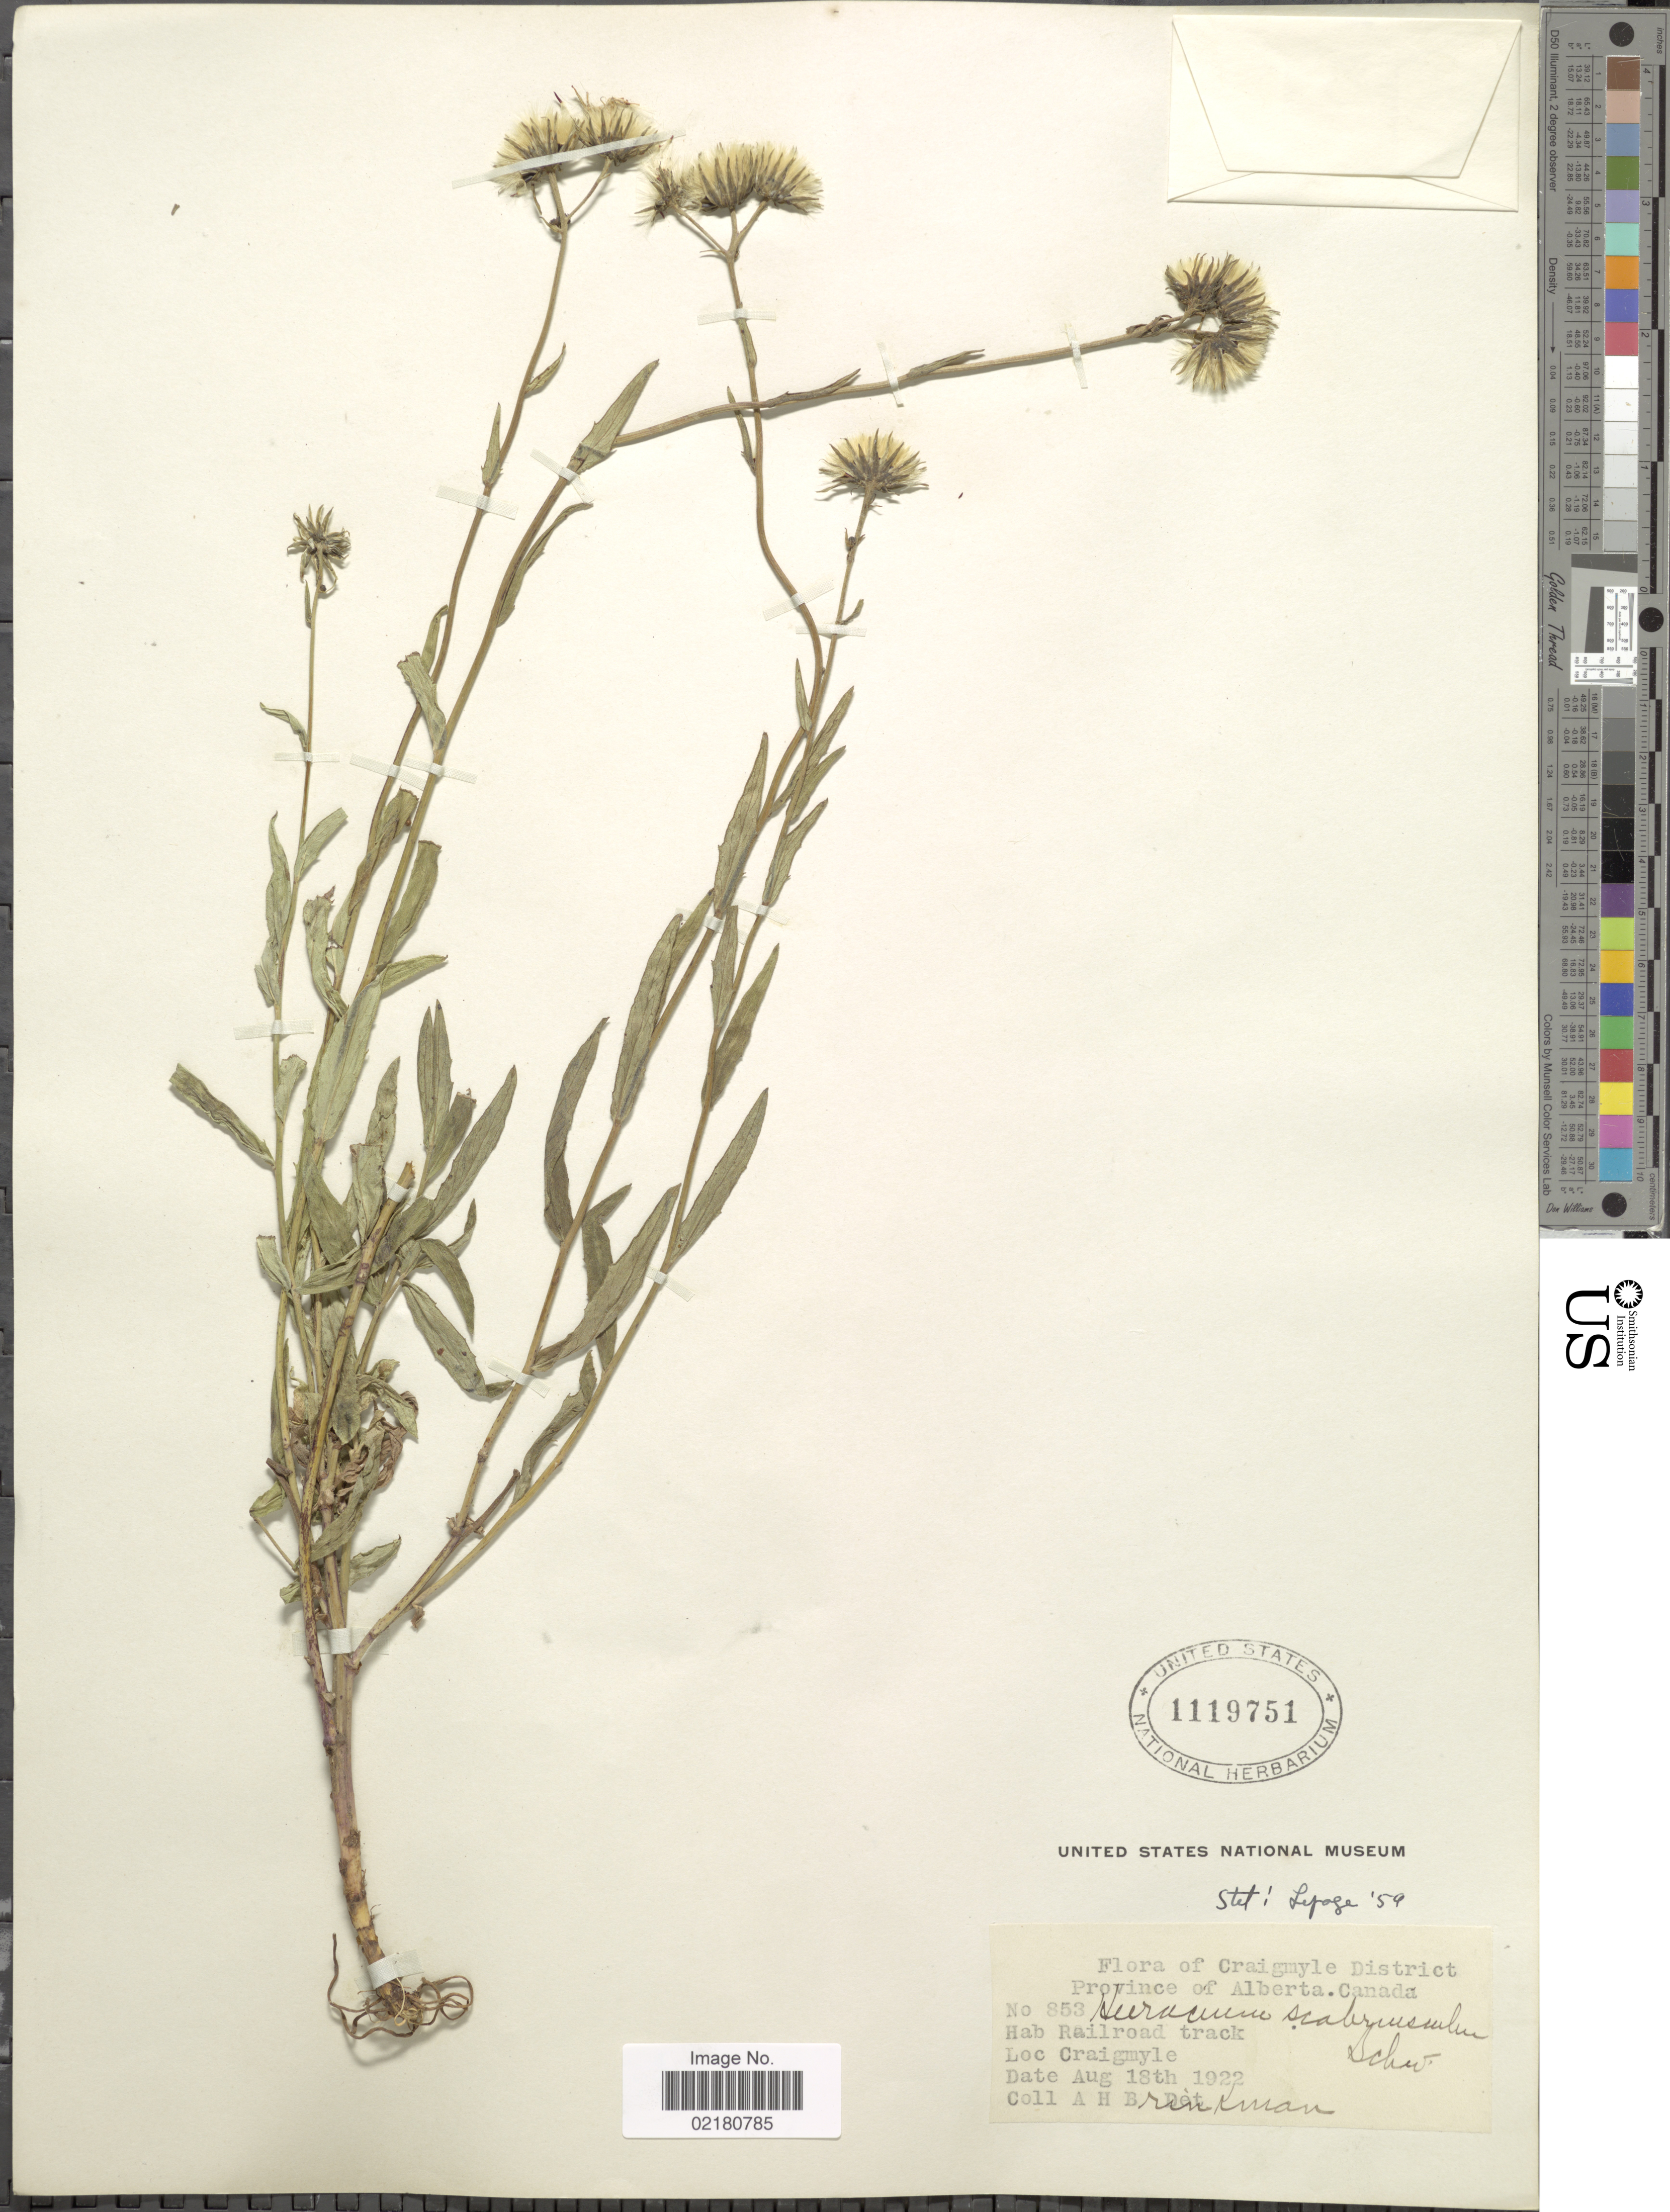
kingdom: Plantae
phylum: Tracheophyta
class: Magnoliopsida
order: Asterales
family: Asteraceae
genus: Hieracium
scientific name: Hieracium umbellatum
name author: L.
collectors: A. Brinkman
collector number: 853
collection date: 1922-08-18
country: Canada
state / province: Alberta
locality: Craigmyle District, Province of Alberta, Canada, Railroad track, Craigmyle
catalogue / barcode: US 1119751